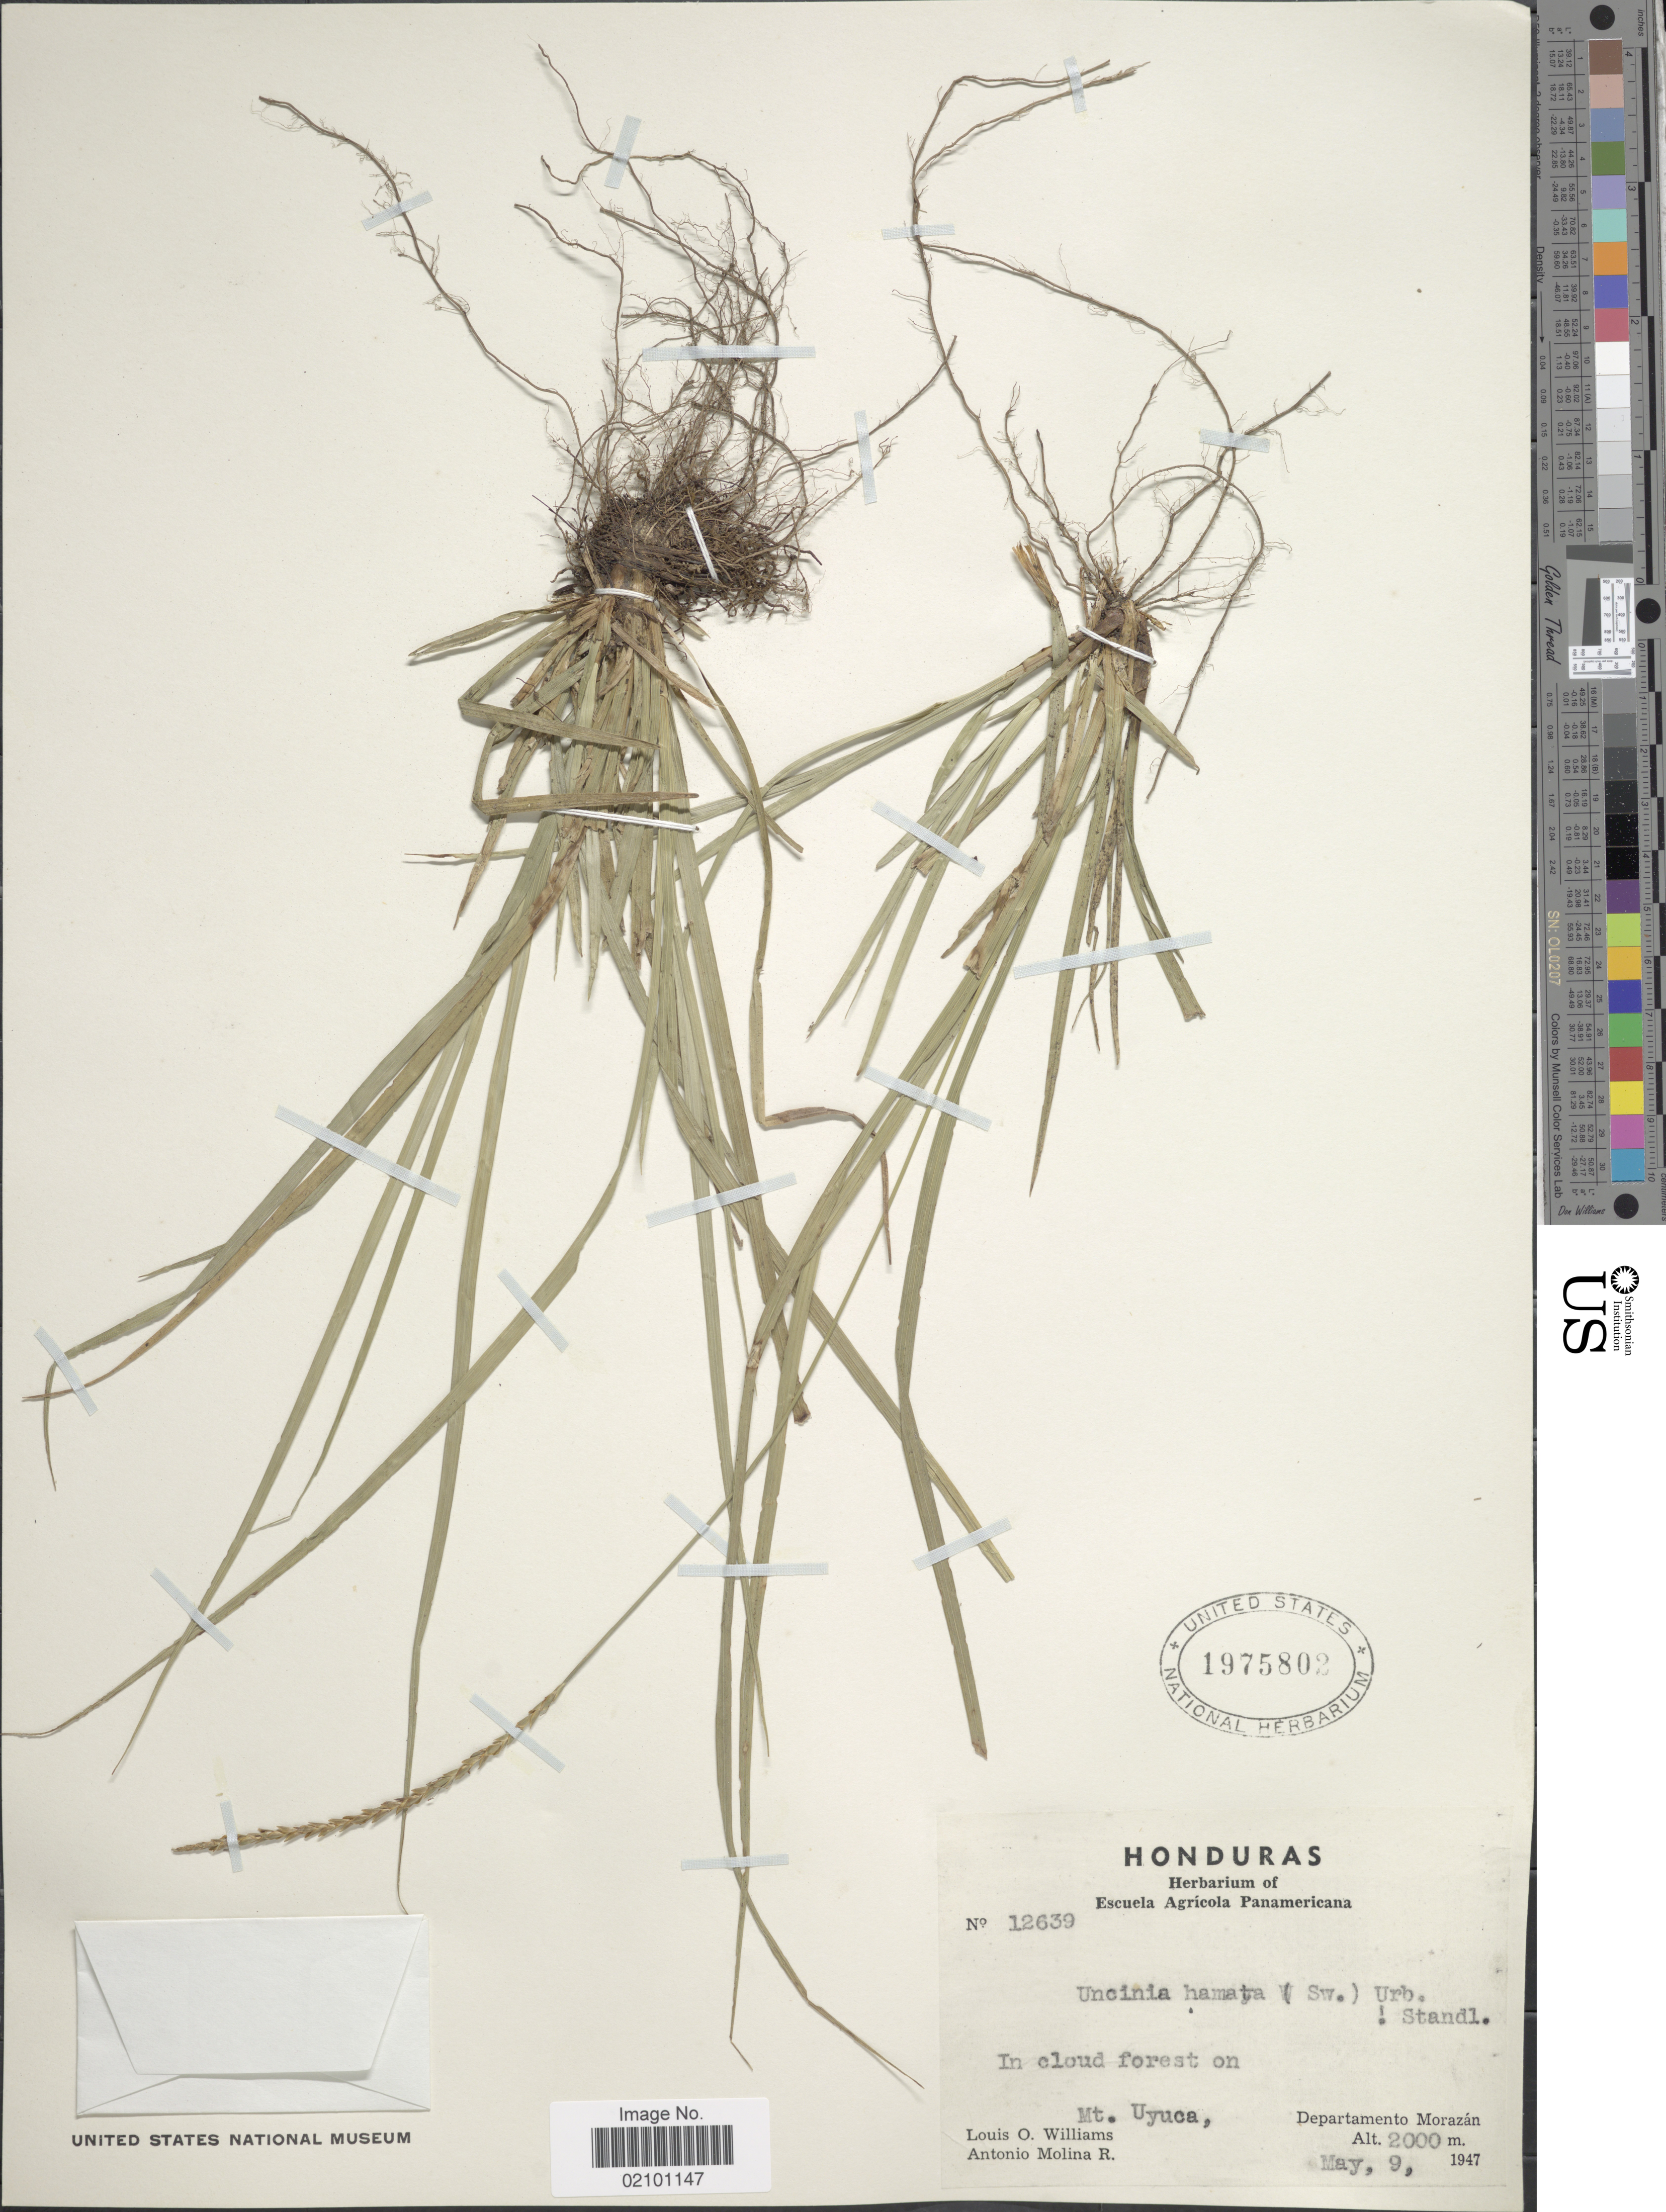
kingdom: Plantae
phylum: Tracheophyta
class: Liliopsida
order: Poales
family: Cyperaceae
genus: Carex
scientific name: Carex hamata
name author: Sw.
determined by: Strong, M. T., (US), Smithsonian Institution - National Museum of Natural History (UNITED STATES)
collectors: L. O. Williams & A. Molina R.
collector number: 12639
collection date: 1947-05-09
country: Honduras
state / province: Fco. Morazán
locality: Mt. Uyuca, Departamento Morazan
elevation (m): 2000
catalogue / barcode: US 1975802